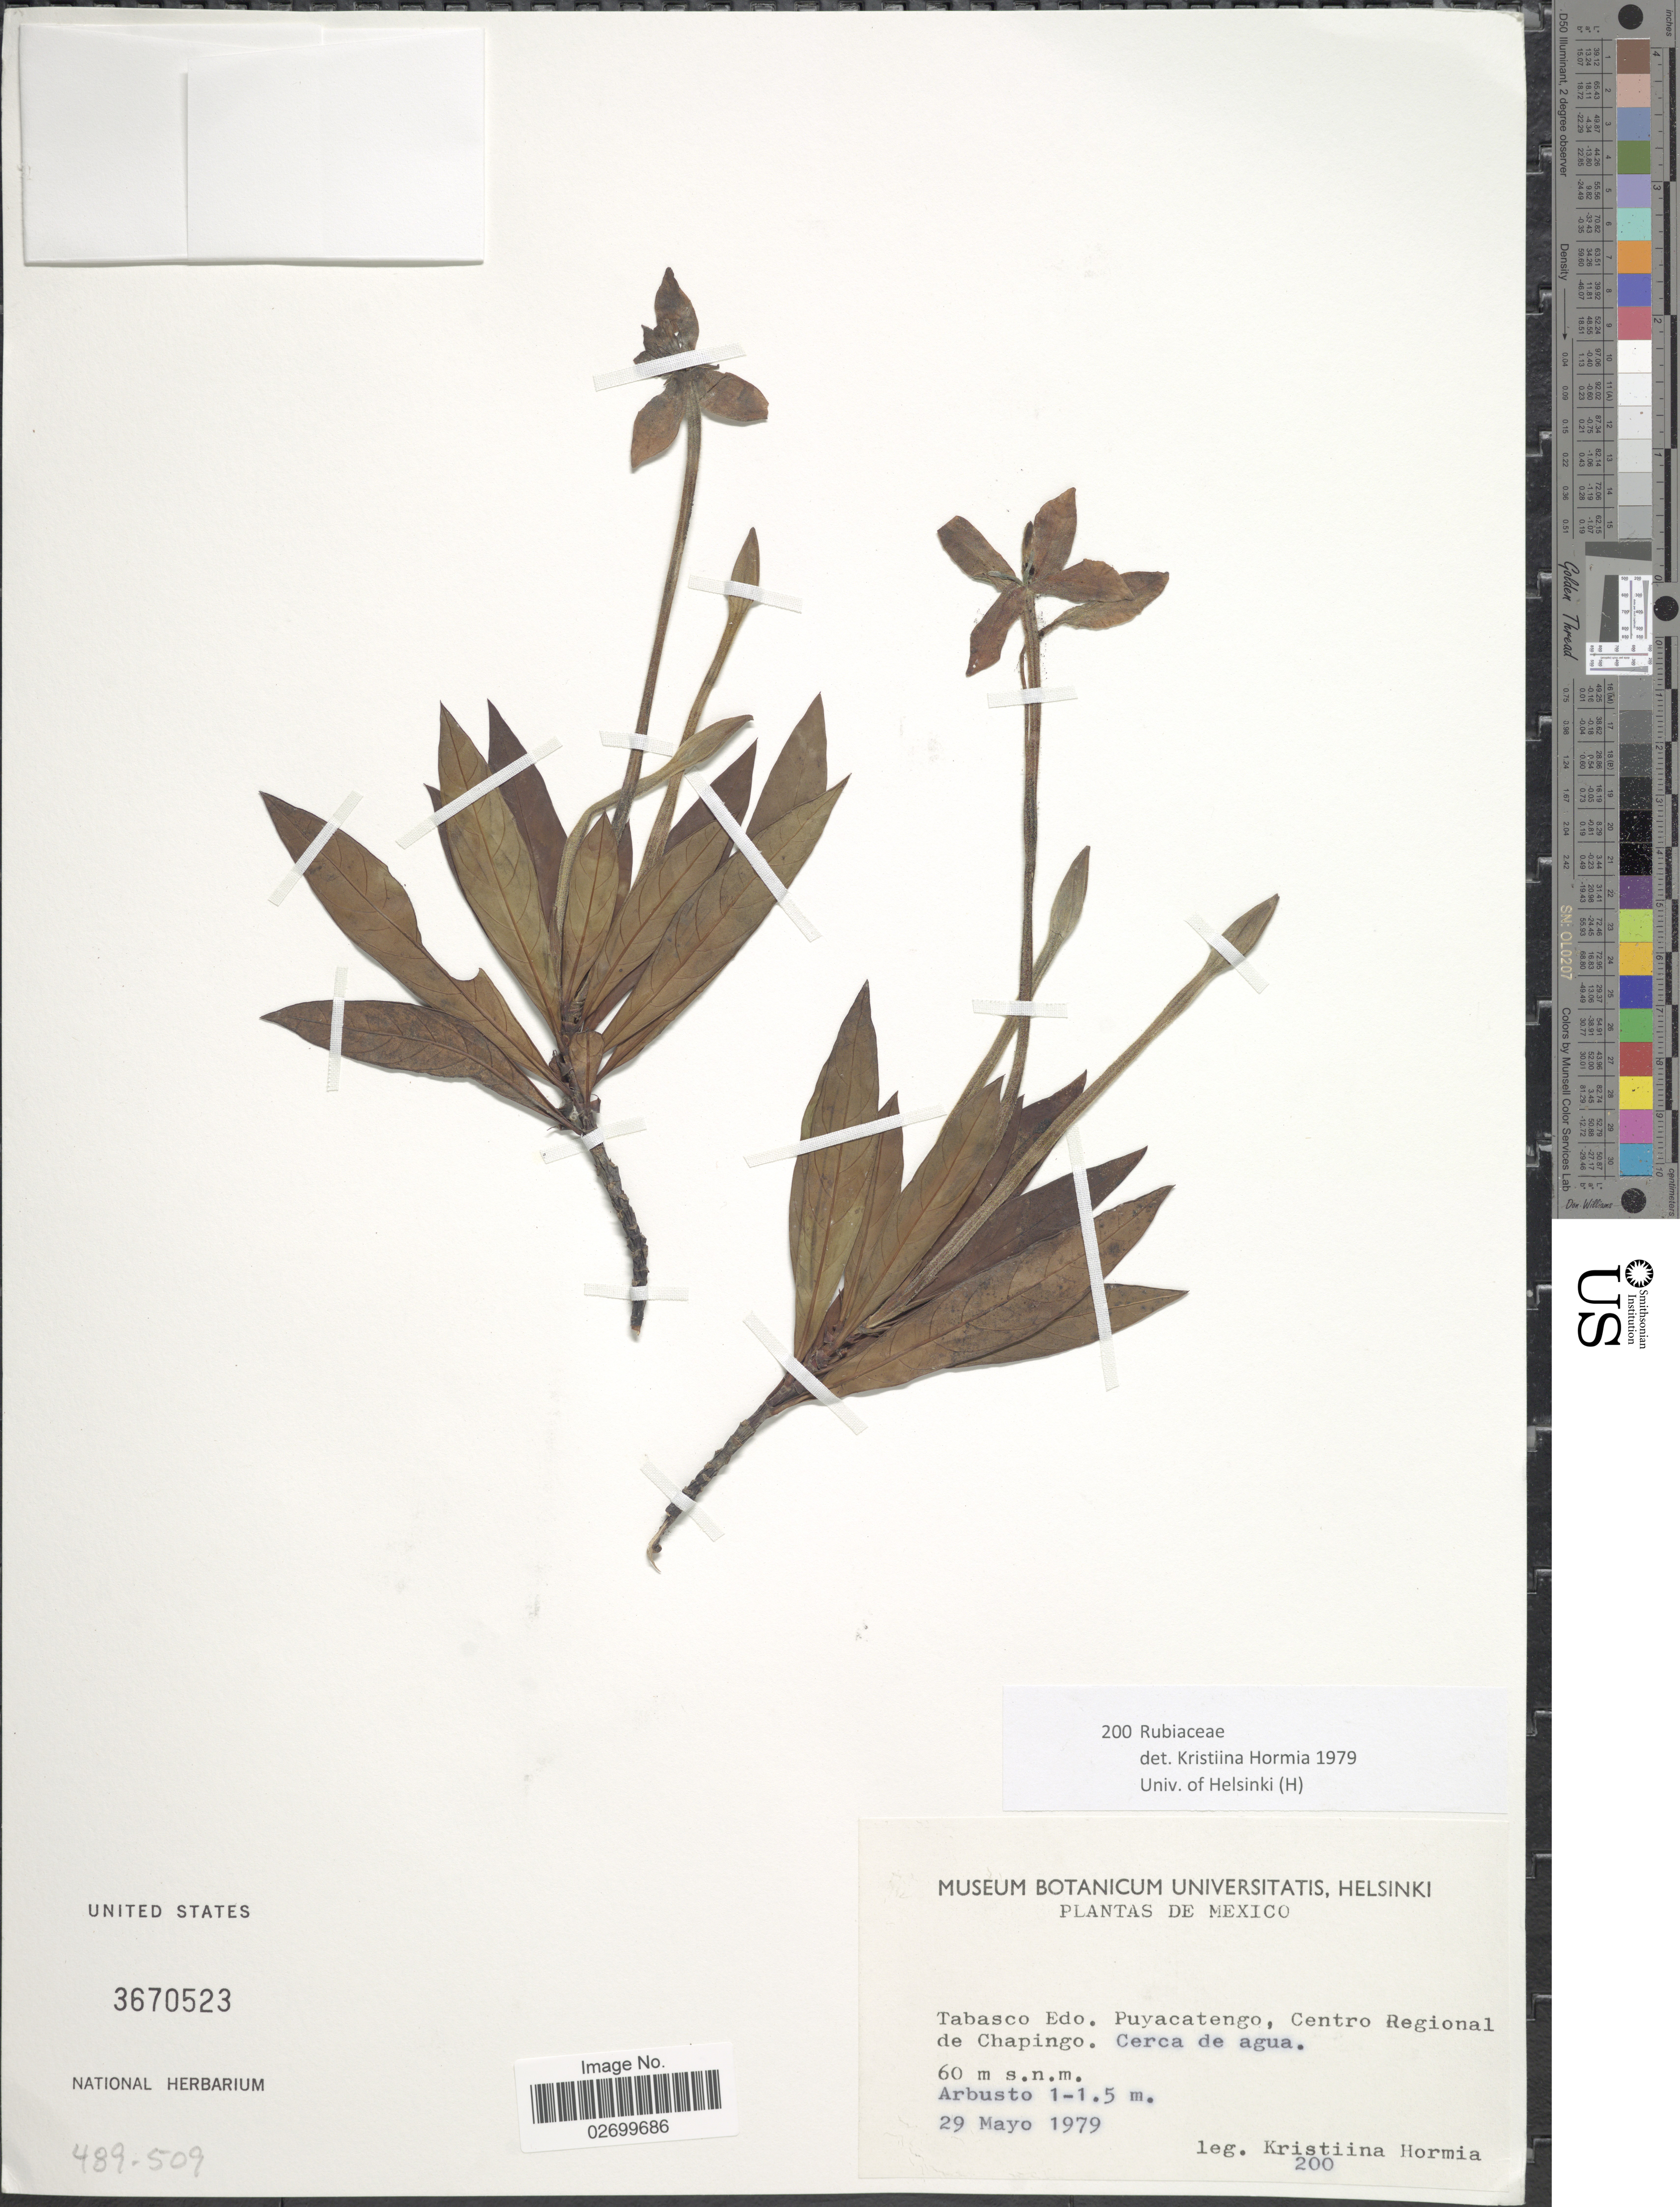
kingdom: Plantae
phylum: Tracheophyta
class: Magnoliopsida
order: Gentianales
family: Rubiaceae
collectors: K. Hormia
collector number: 200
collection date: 1979-05-29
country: Mexico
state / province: Tabasco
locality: Puyacatengo, Centro Regional de Chapingo. Cerca de agua.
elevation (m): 60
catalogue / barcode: US 3670523